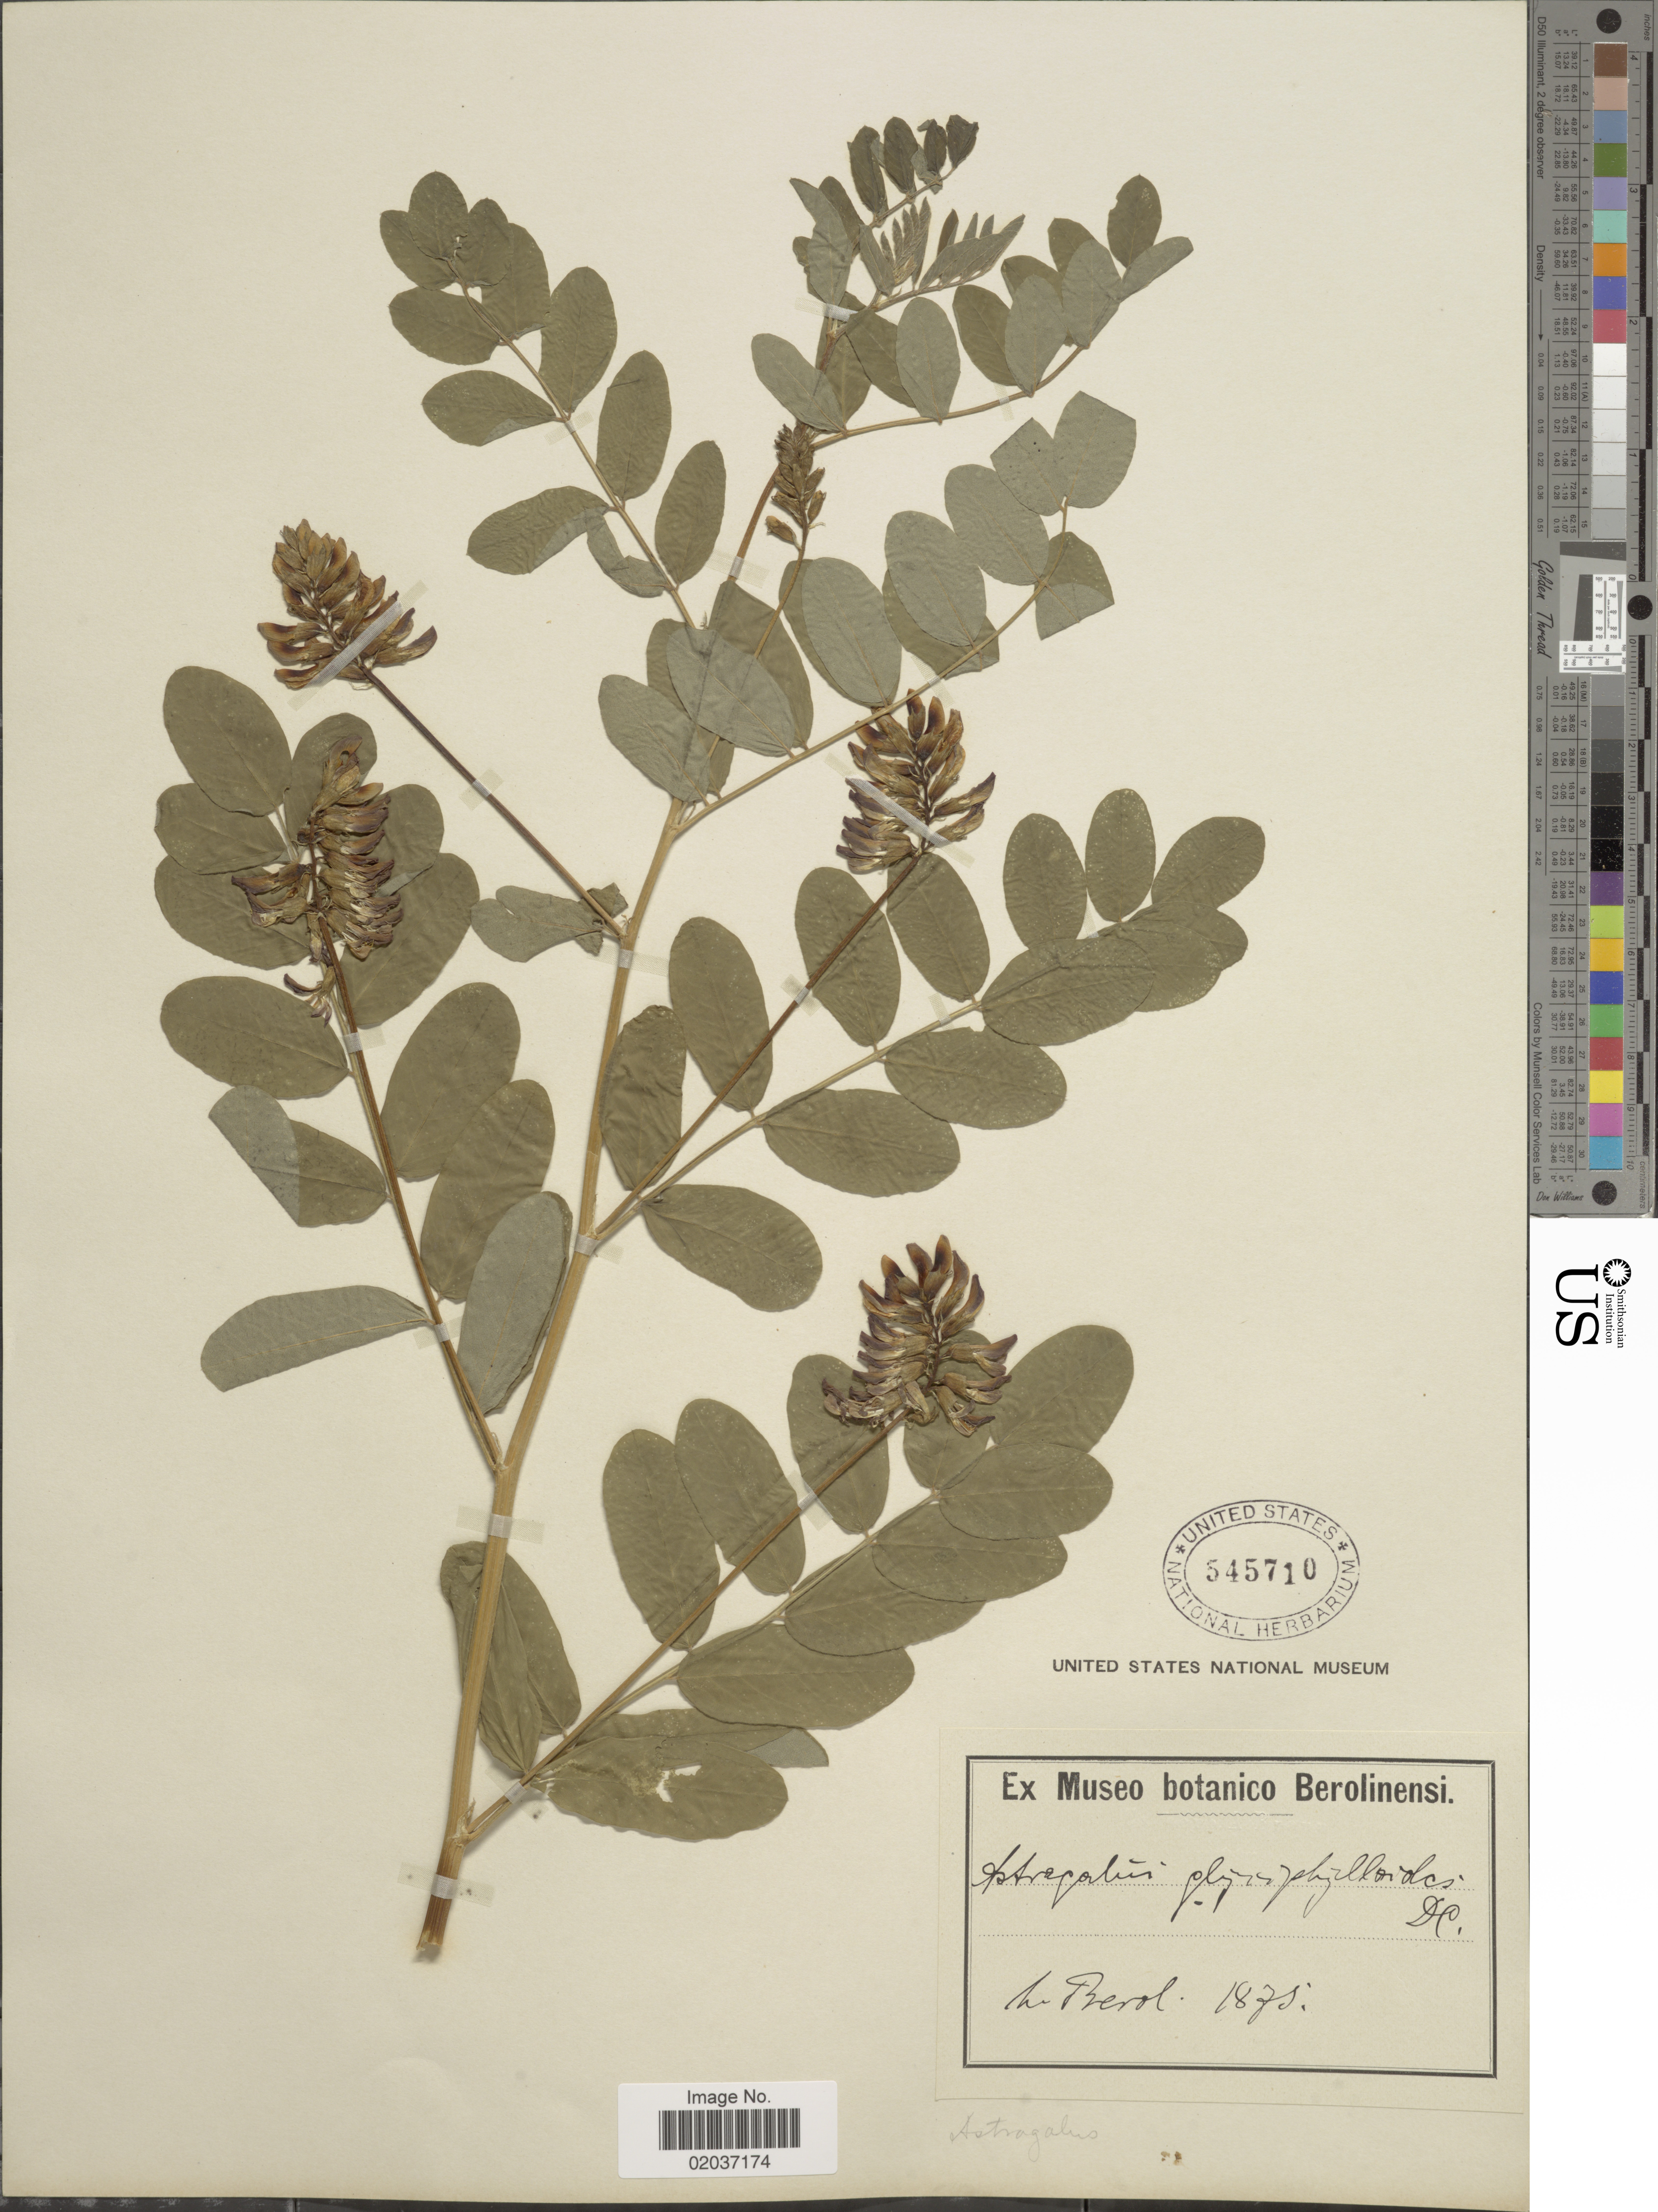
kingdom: Plantae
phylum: Tracheophyta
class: Magnoliopsida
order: Fabales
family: Fabaceae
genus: Astragalus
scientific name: Astragalus glycyphylloides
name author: DC.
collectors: ex Mus. Bot. Berolinensi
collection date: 1875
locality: H. Berol.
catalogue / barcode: US 545710